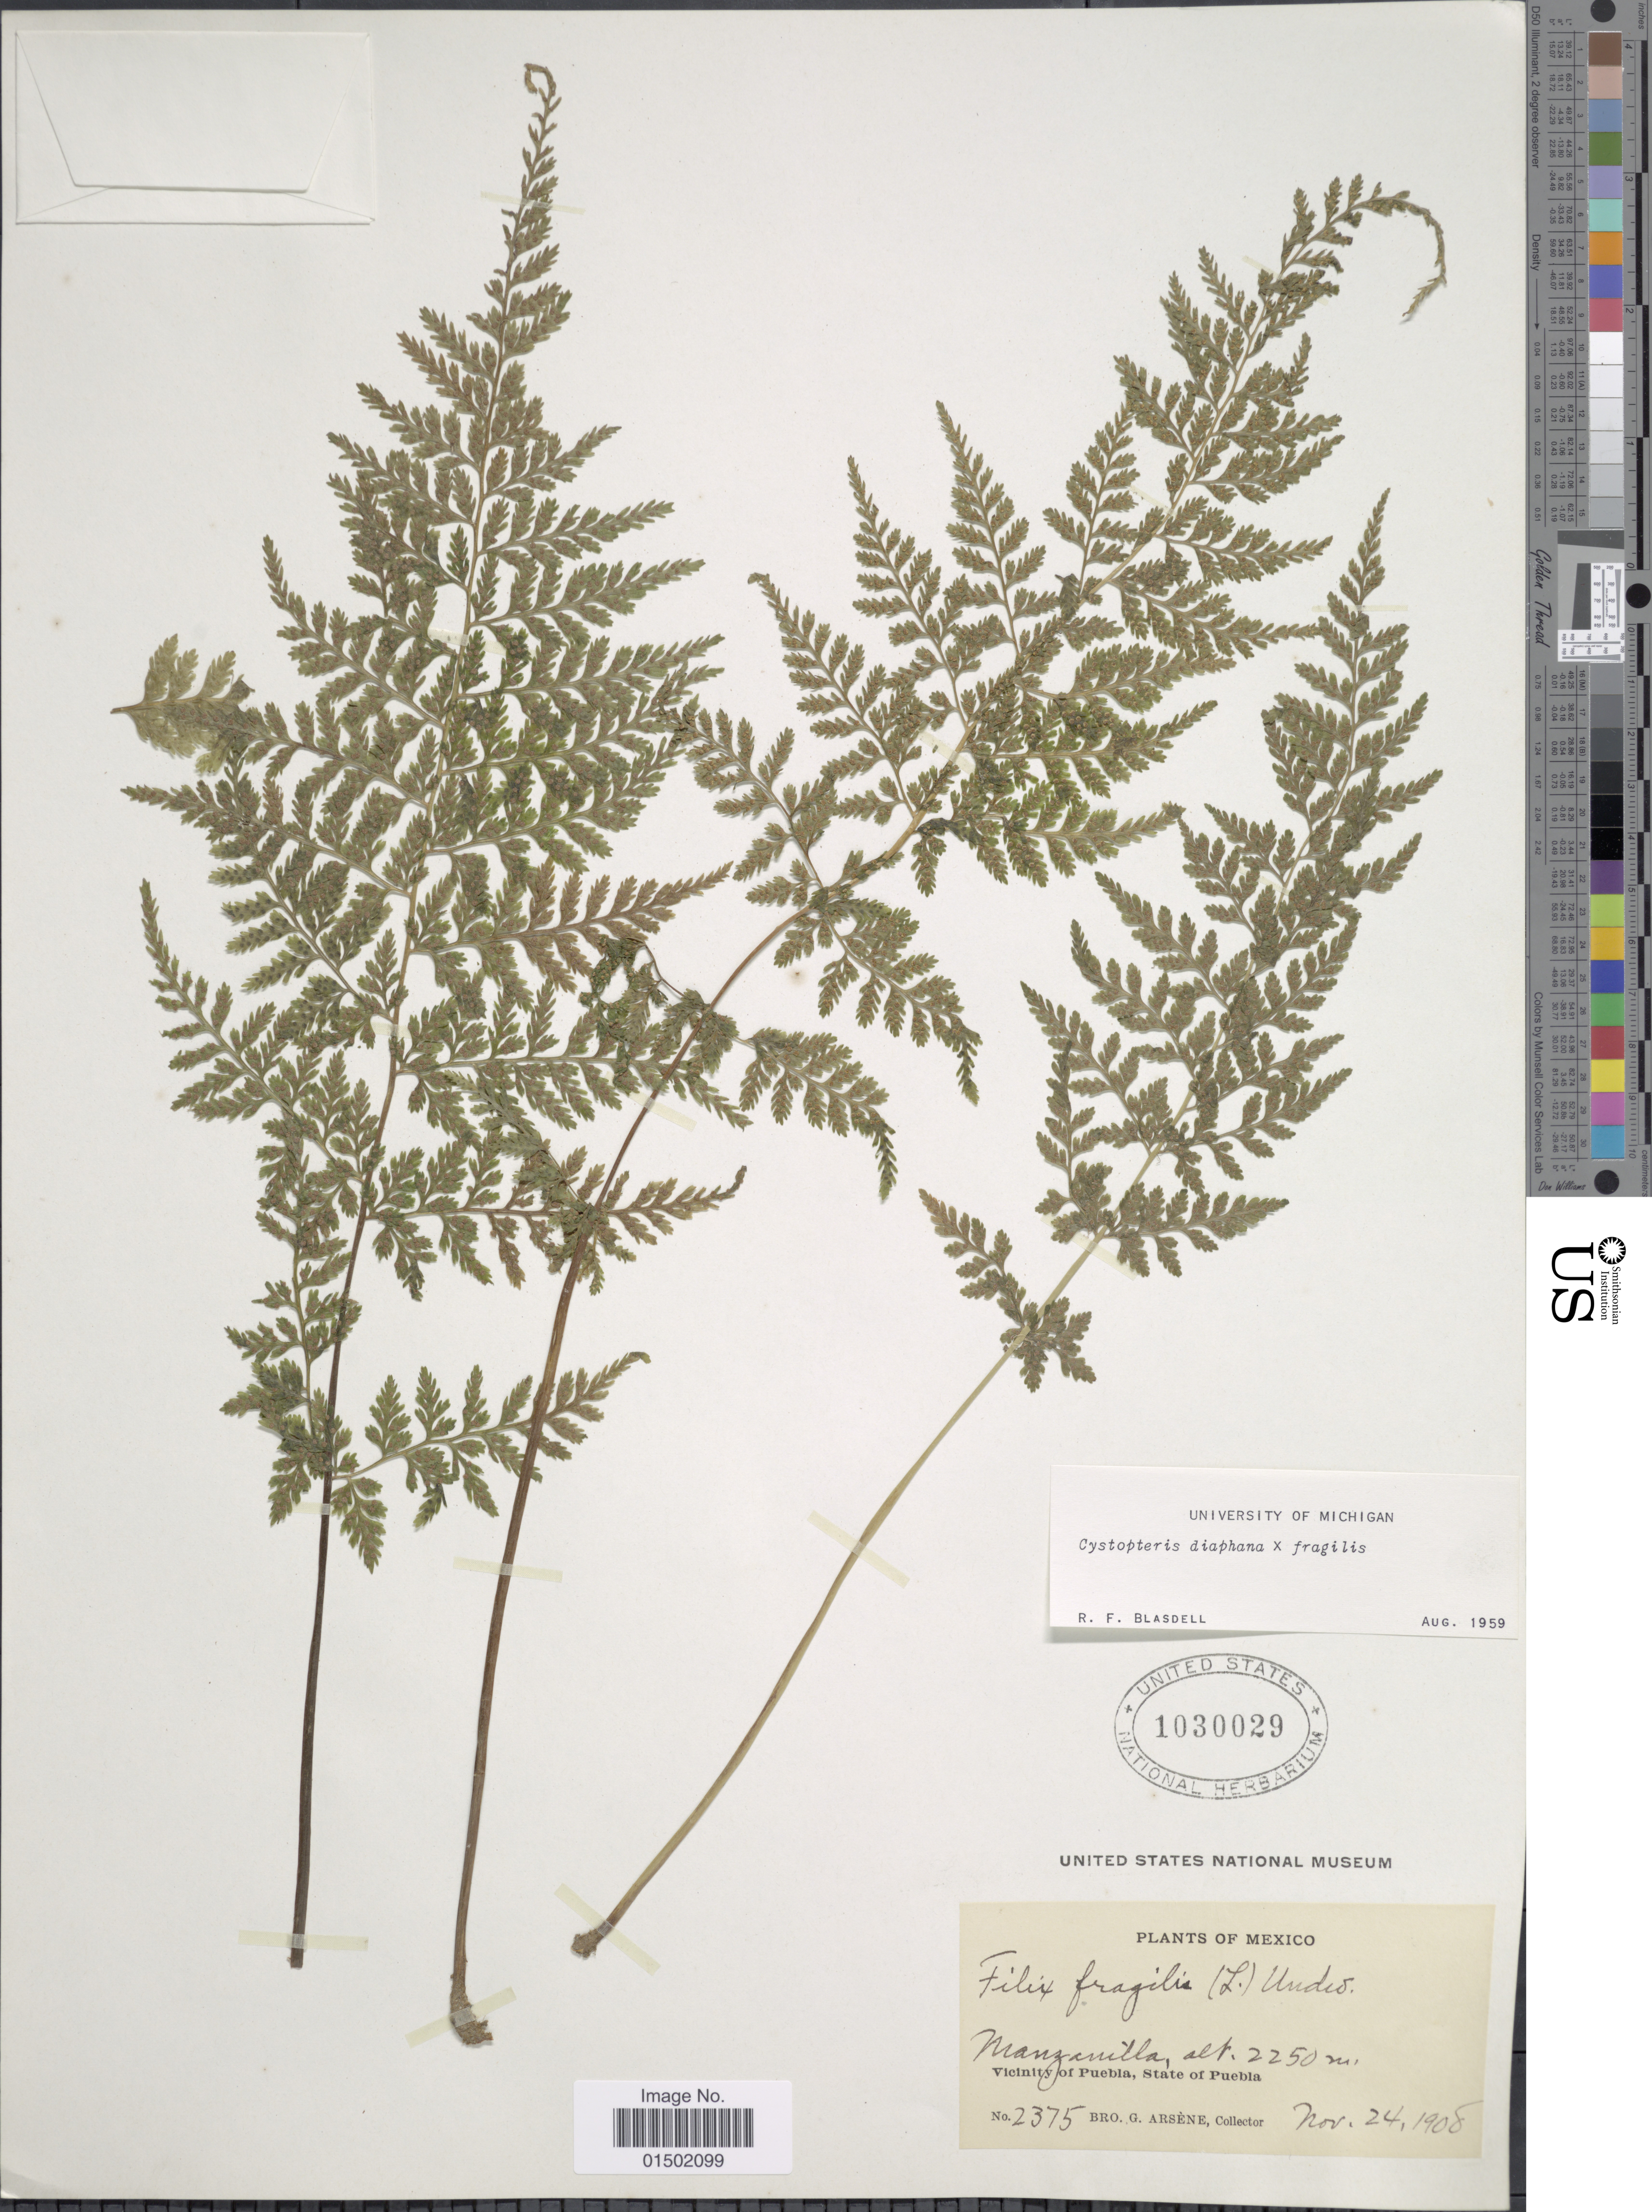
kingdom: Plantae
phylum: Tracheophyta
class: Polypodiopsida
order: Polypodiales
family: Cystopteridaceae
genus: Cystopteris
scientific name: Cystopteris diaphana x C. fragilis (L.) Bernh.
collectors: Bro. G. Arsène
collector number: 2375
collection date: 1908-11-24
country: Mexico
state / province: Puebla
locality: Manzanilla. Vicinity of Puebla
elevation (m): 2250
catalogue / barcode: US 1030029